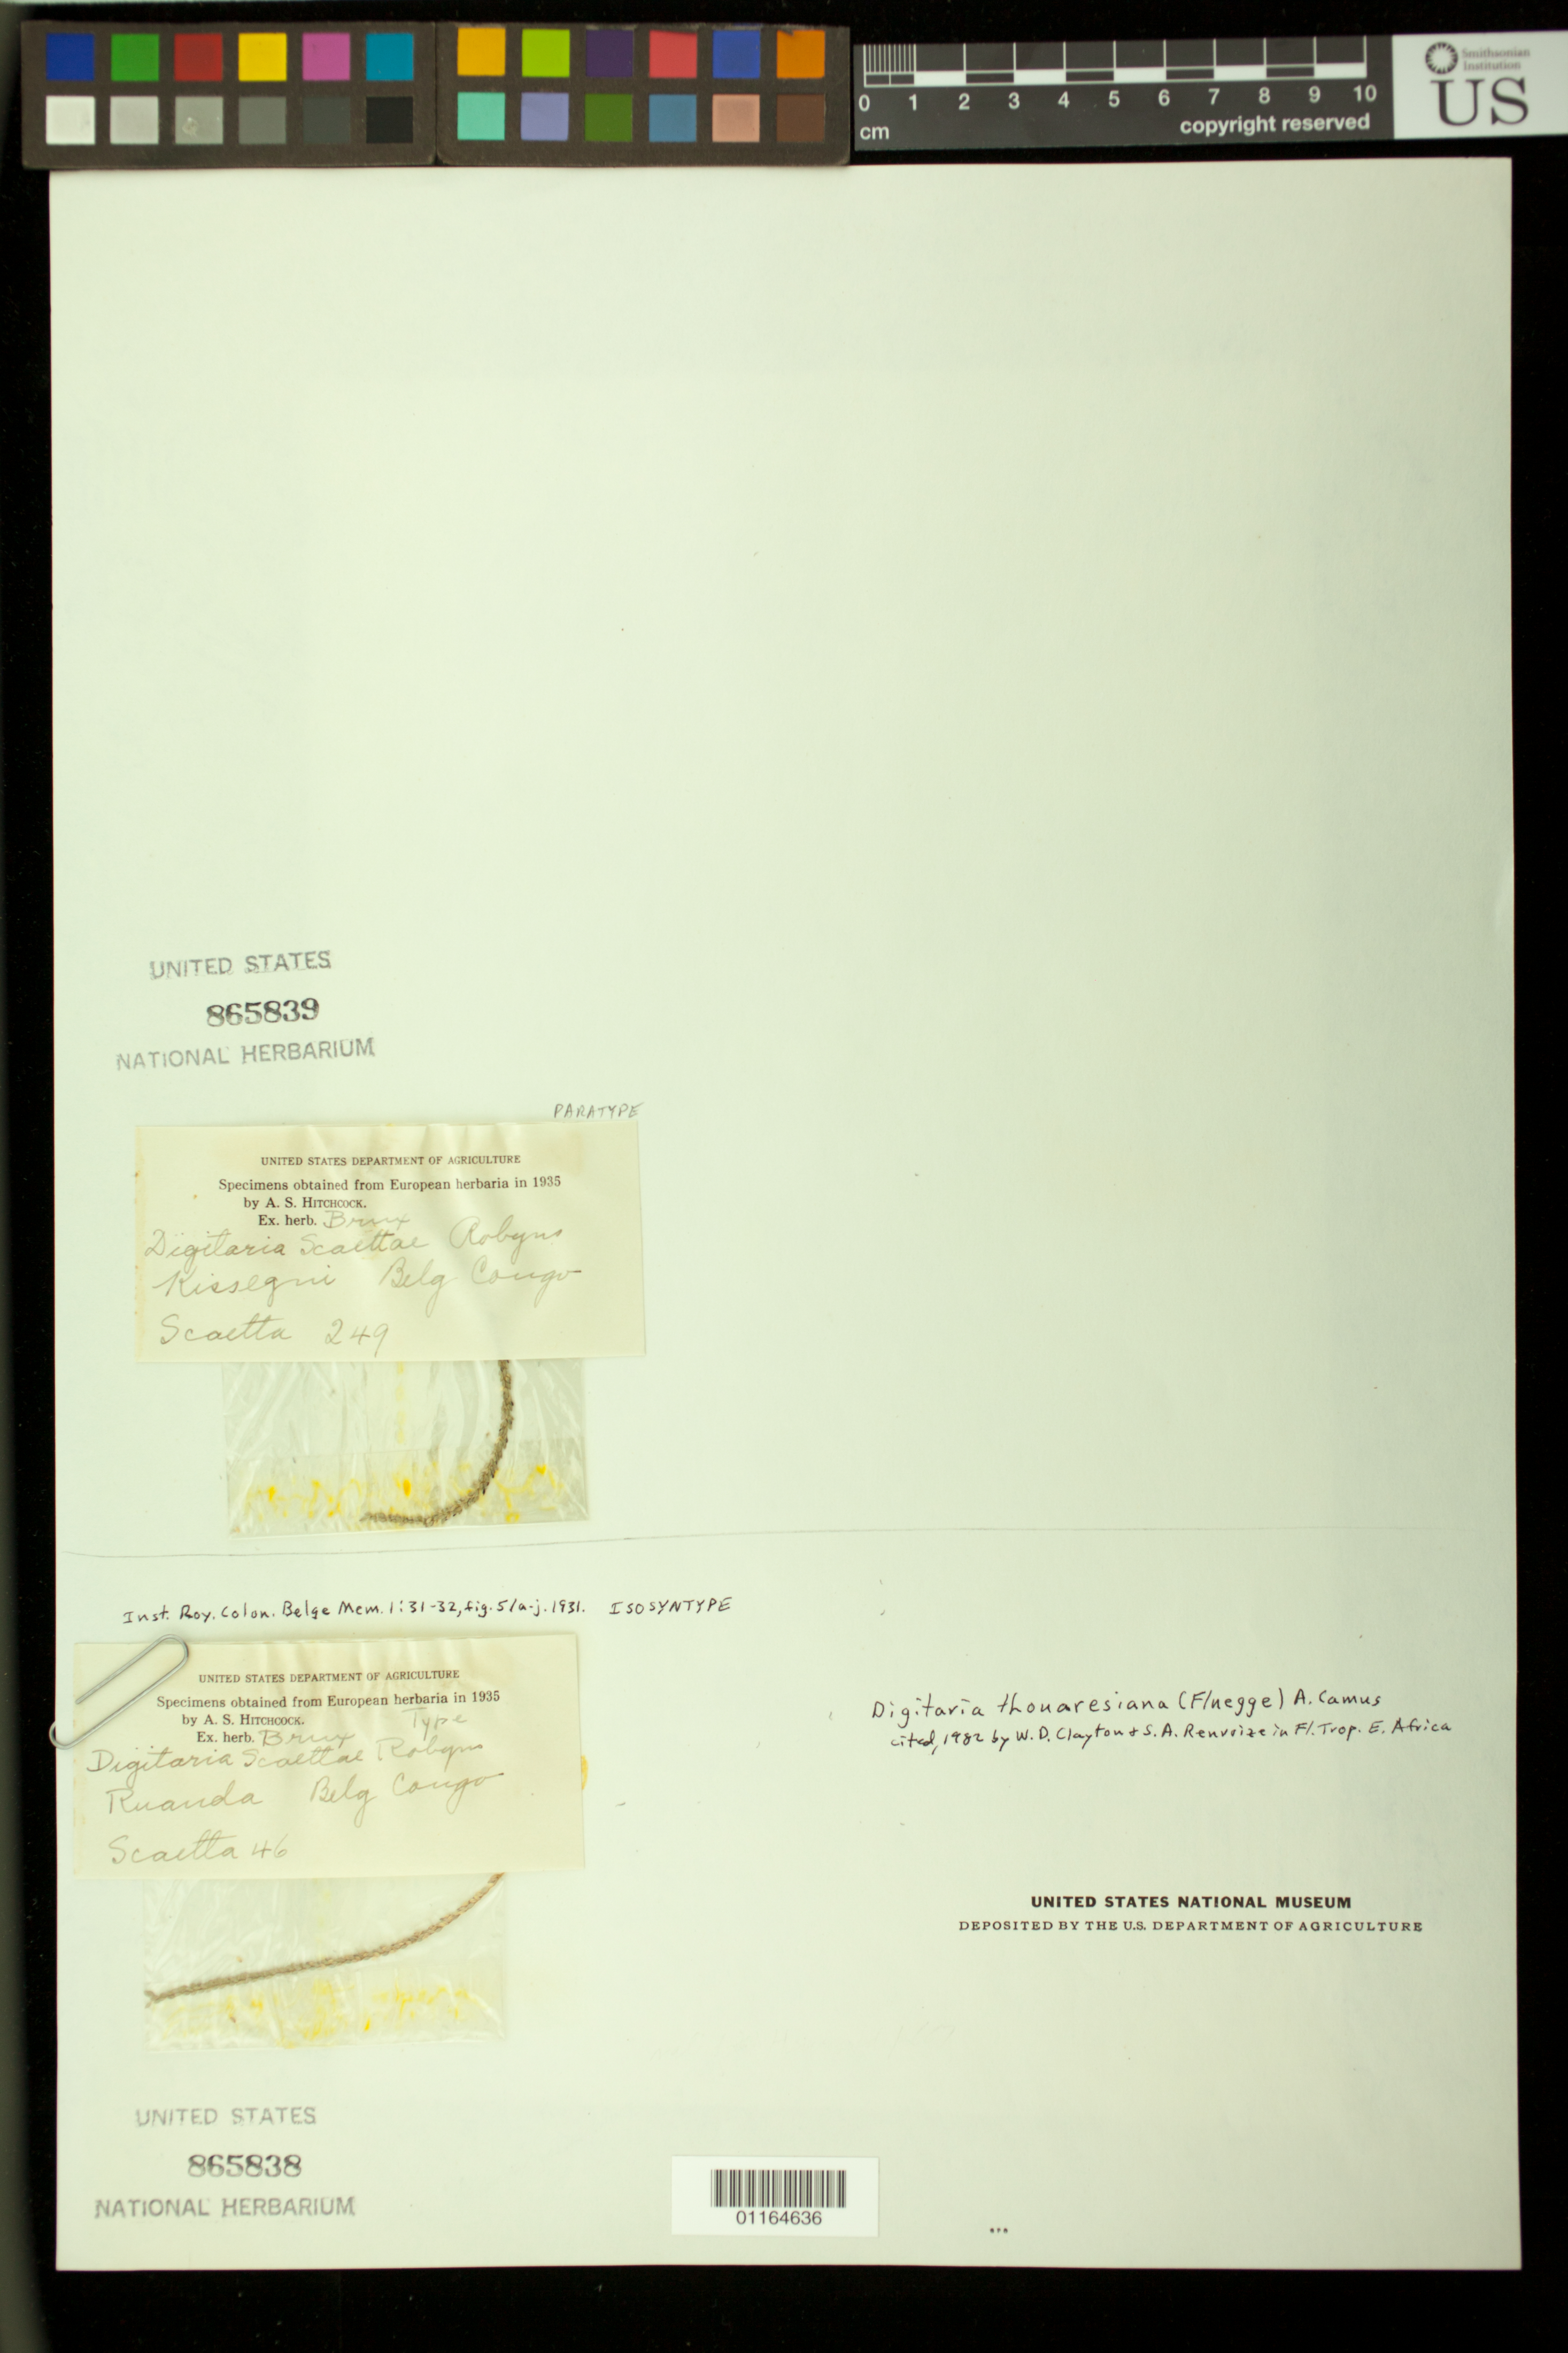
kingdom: Plantae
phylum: Tracheophyta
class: Liliopsida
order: Poales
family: Poaceae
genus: Digitaria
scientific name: Digitaria scaettae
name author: Robyns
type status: Paratype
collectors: H. Scaetta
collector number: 249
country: Congo, Democratic Republic of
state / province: Nord-Kivu / Sud-Kivu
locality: Kissegni, Belg. Congo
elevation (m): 1600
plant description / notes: Fragmentary material of type specimen ex herb. Brussels. Protologue cites 2 collections as "types" (Scaetta 46 & 67), another collection is cited but not as type (Scaetta 249)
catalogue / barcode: US 865839-2